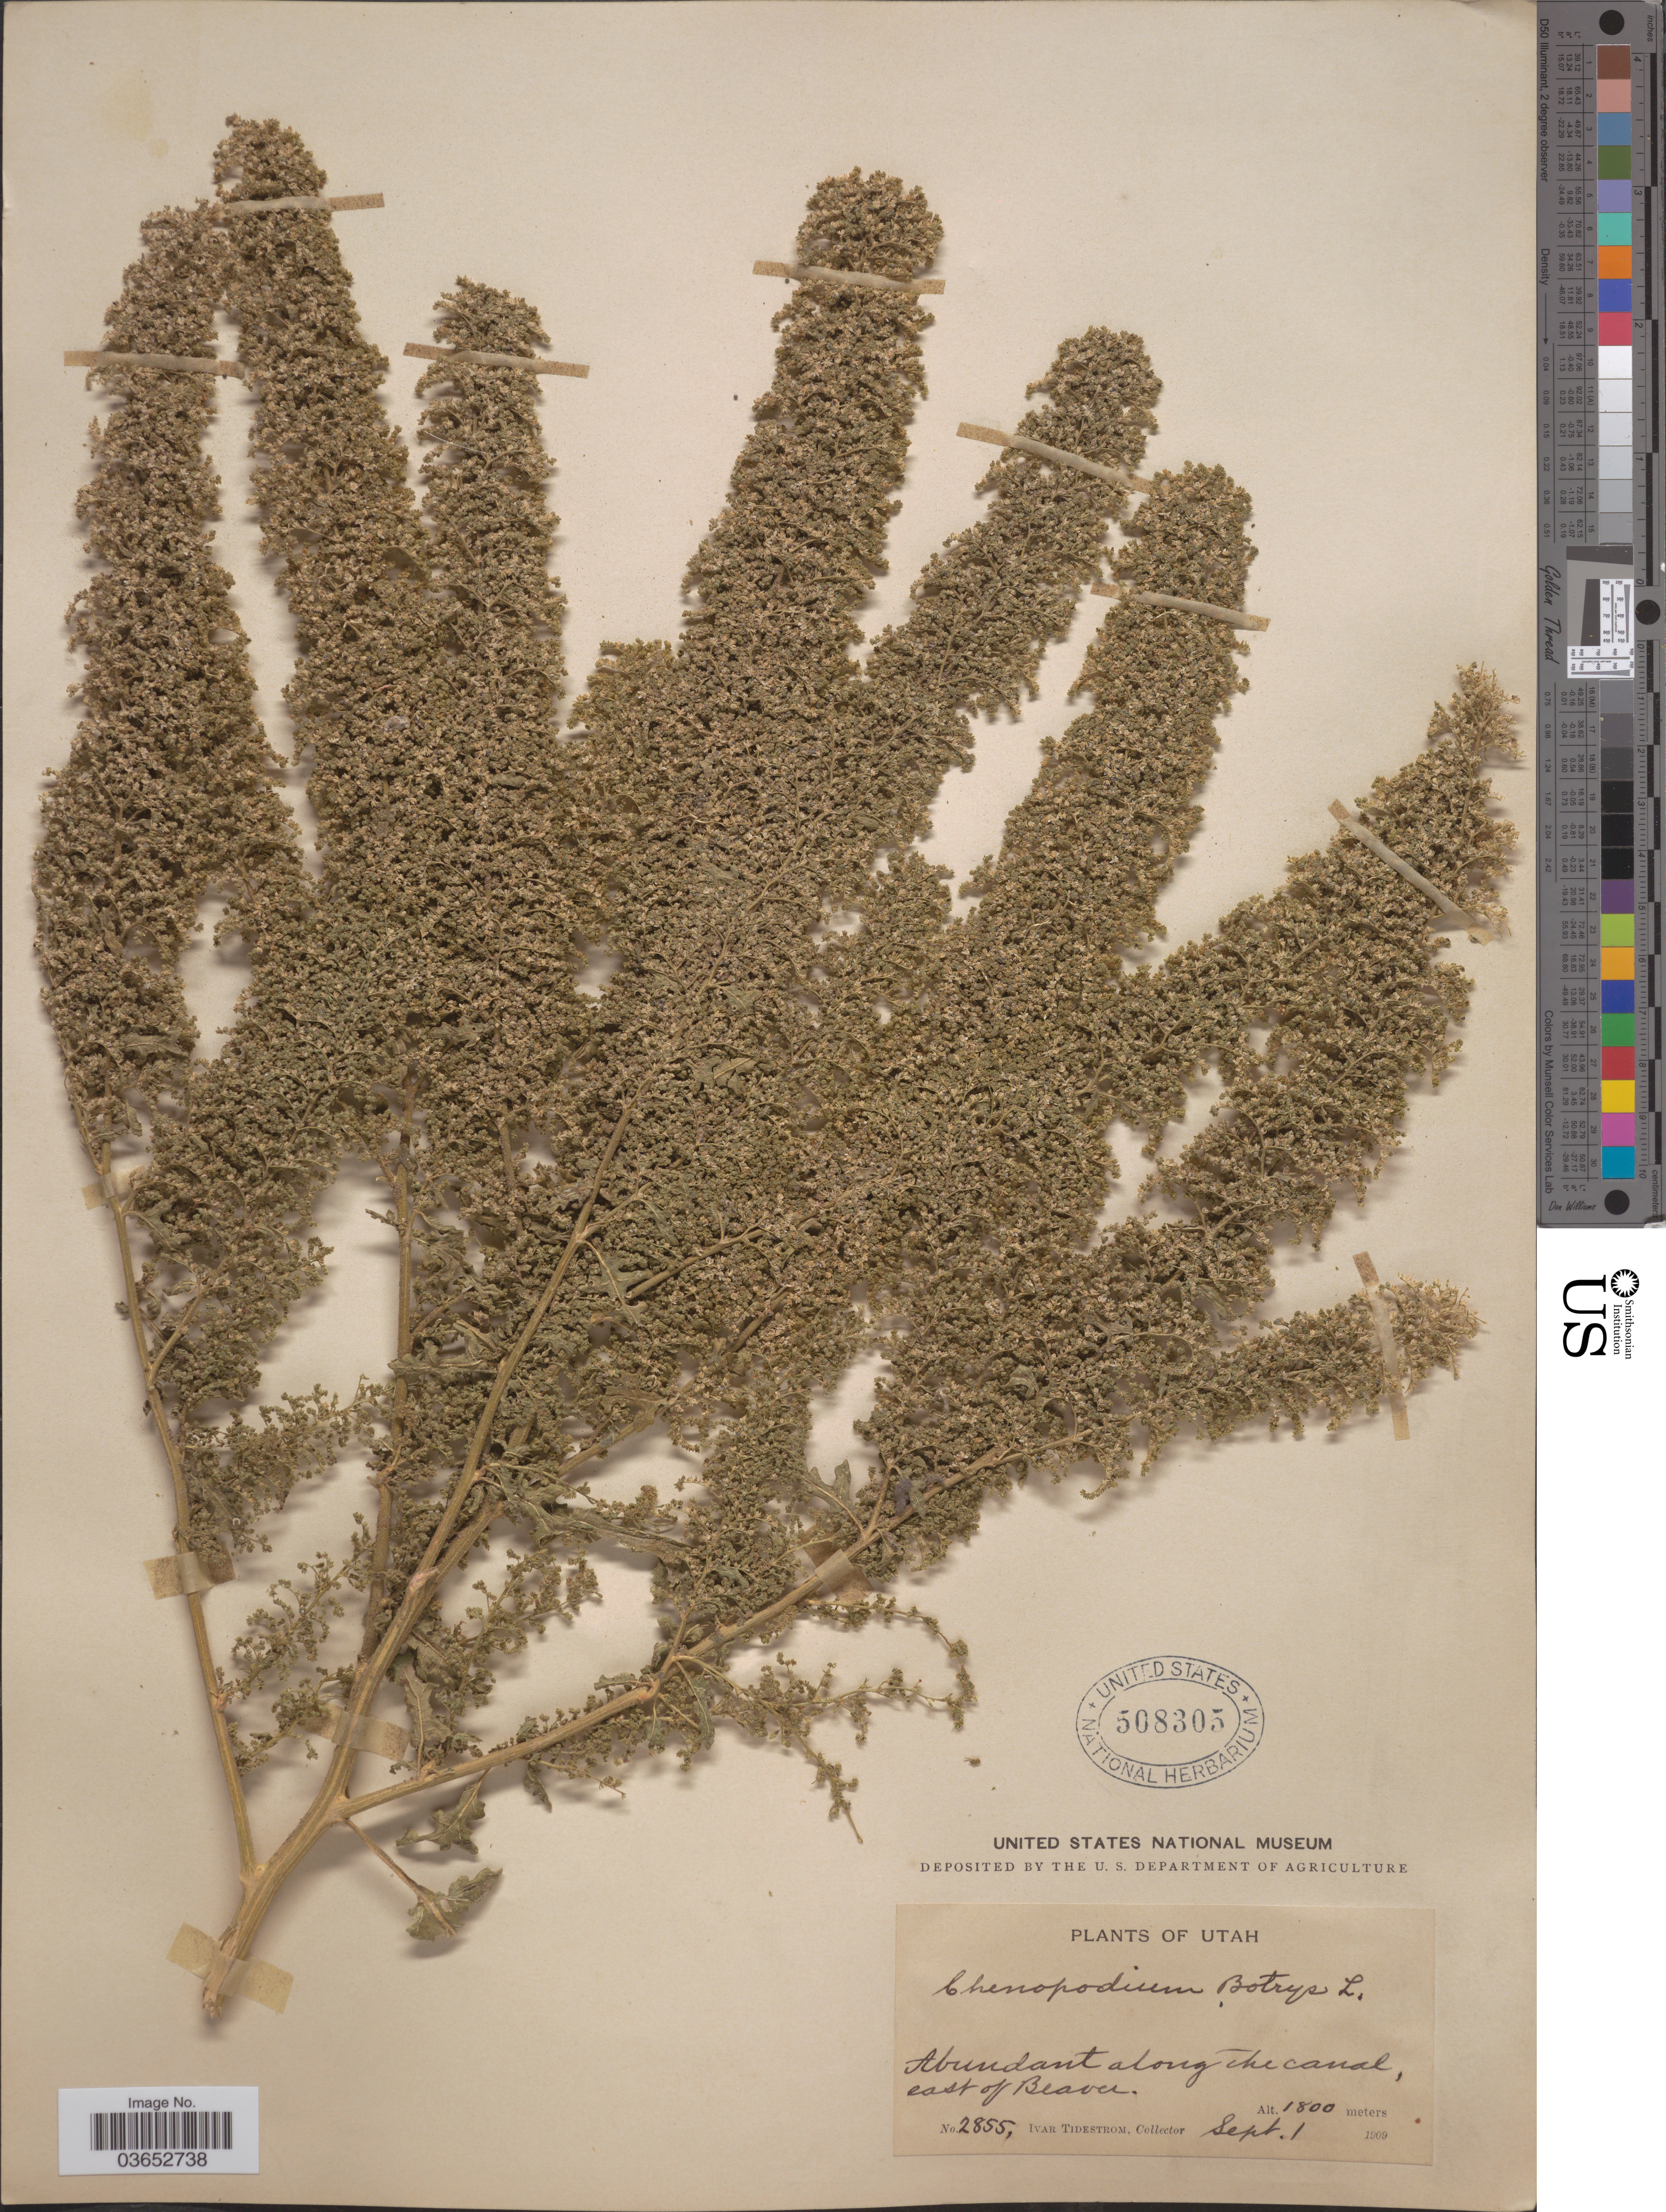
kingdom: Plantae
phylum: Tracheophyta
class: Magnoliopsida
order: Caryophyllales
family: Amaranthaceae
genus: Chenopodium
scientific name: Chenopodium botrys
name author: L.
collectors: I. F. Tidestrom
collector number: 2855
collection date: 1909-09-01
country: United States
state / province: Utah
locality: Along the canal, east of Beaver.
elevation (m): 1800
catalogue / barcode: US 508305